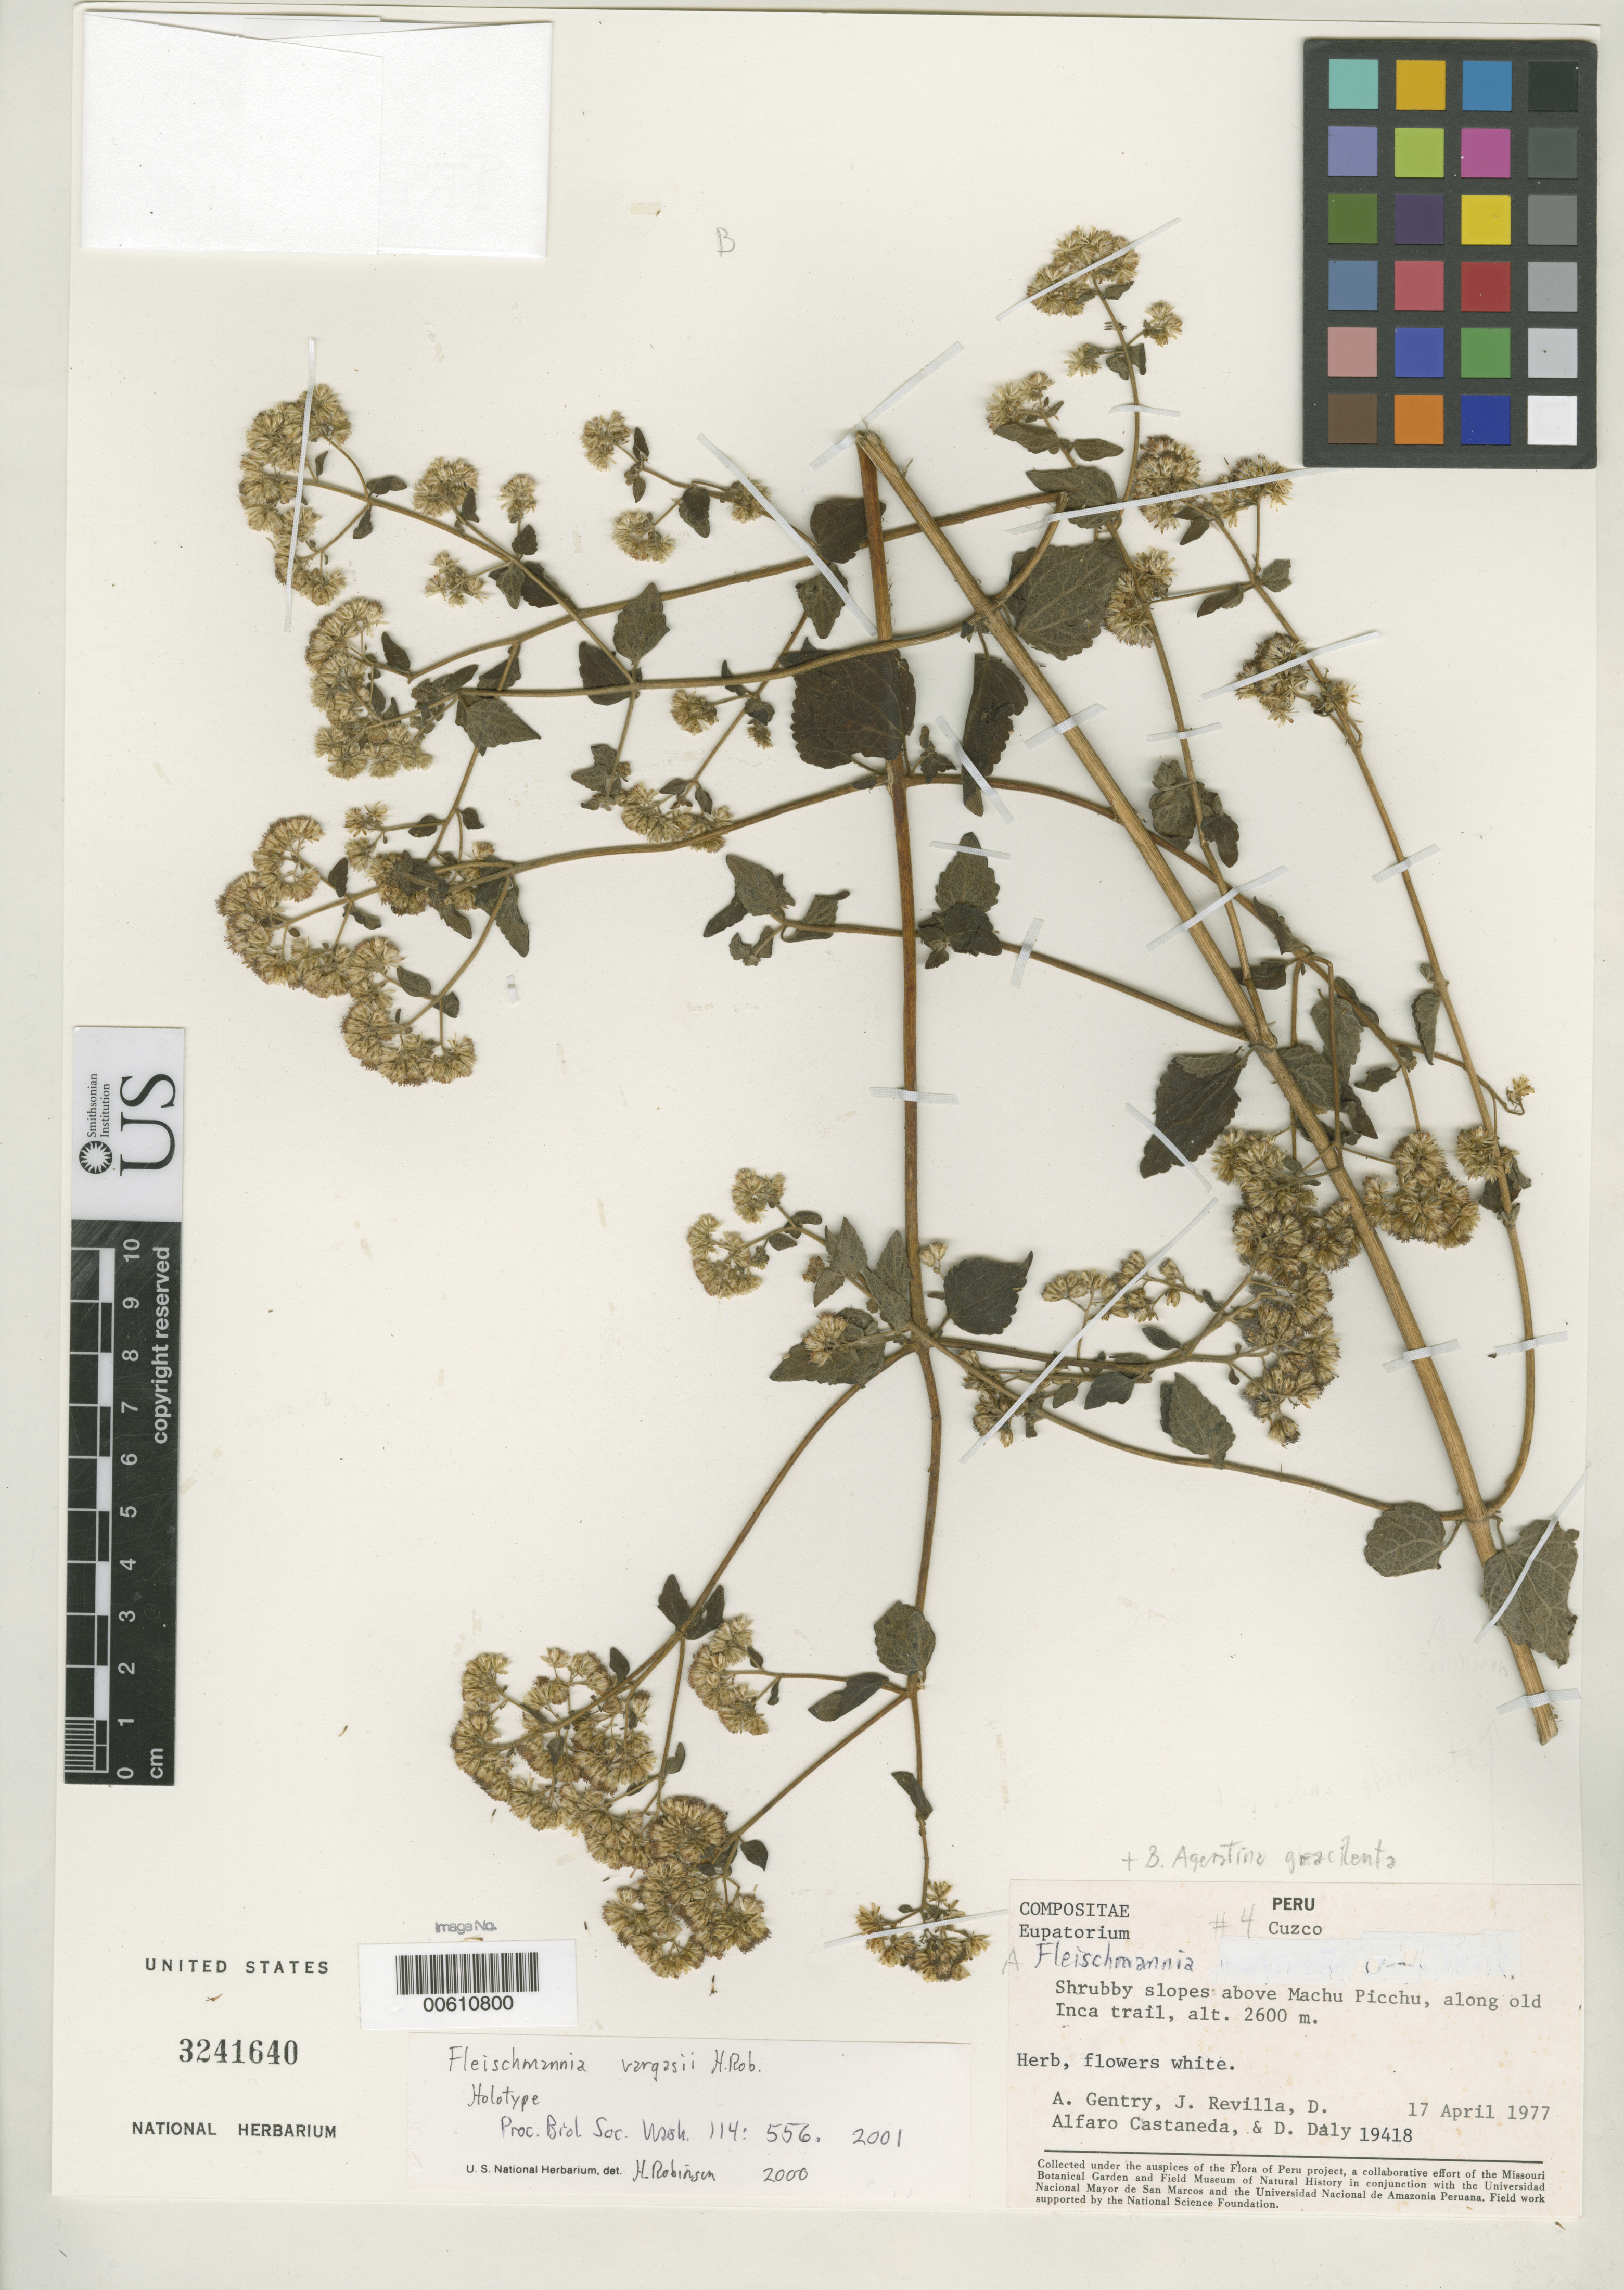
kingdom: Plantae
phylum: Tracheophyta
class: Magnoliopsida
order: Asterales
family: Asteraceae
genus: Fleischmannia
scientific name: Fleischmannia vargasii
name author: H. Rob.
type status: Holotype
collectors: A. H. Gentry, J. Revilla, D. Castaneda & D. C. Daly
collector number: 19418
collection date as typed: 17 Apr 1977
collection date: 1977-04-17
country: Peru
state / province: Cusco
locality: above Machu Picchu along old Inca trail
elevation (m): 2600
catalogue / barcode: US 3241640